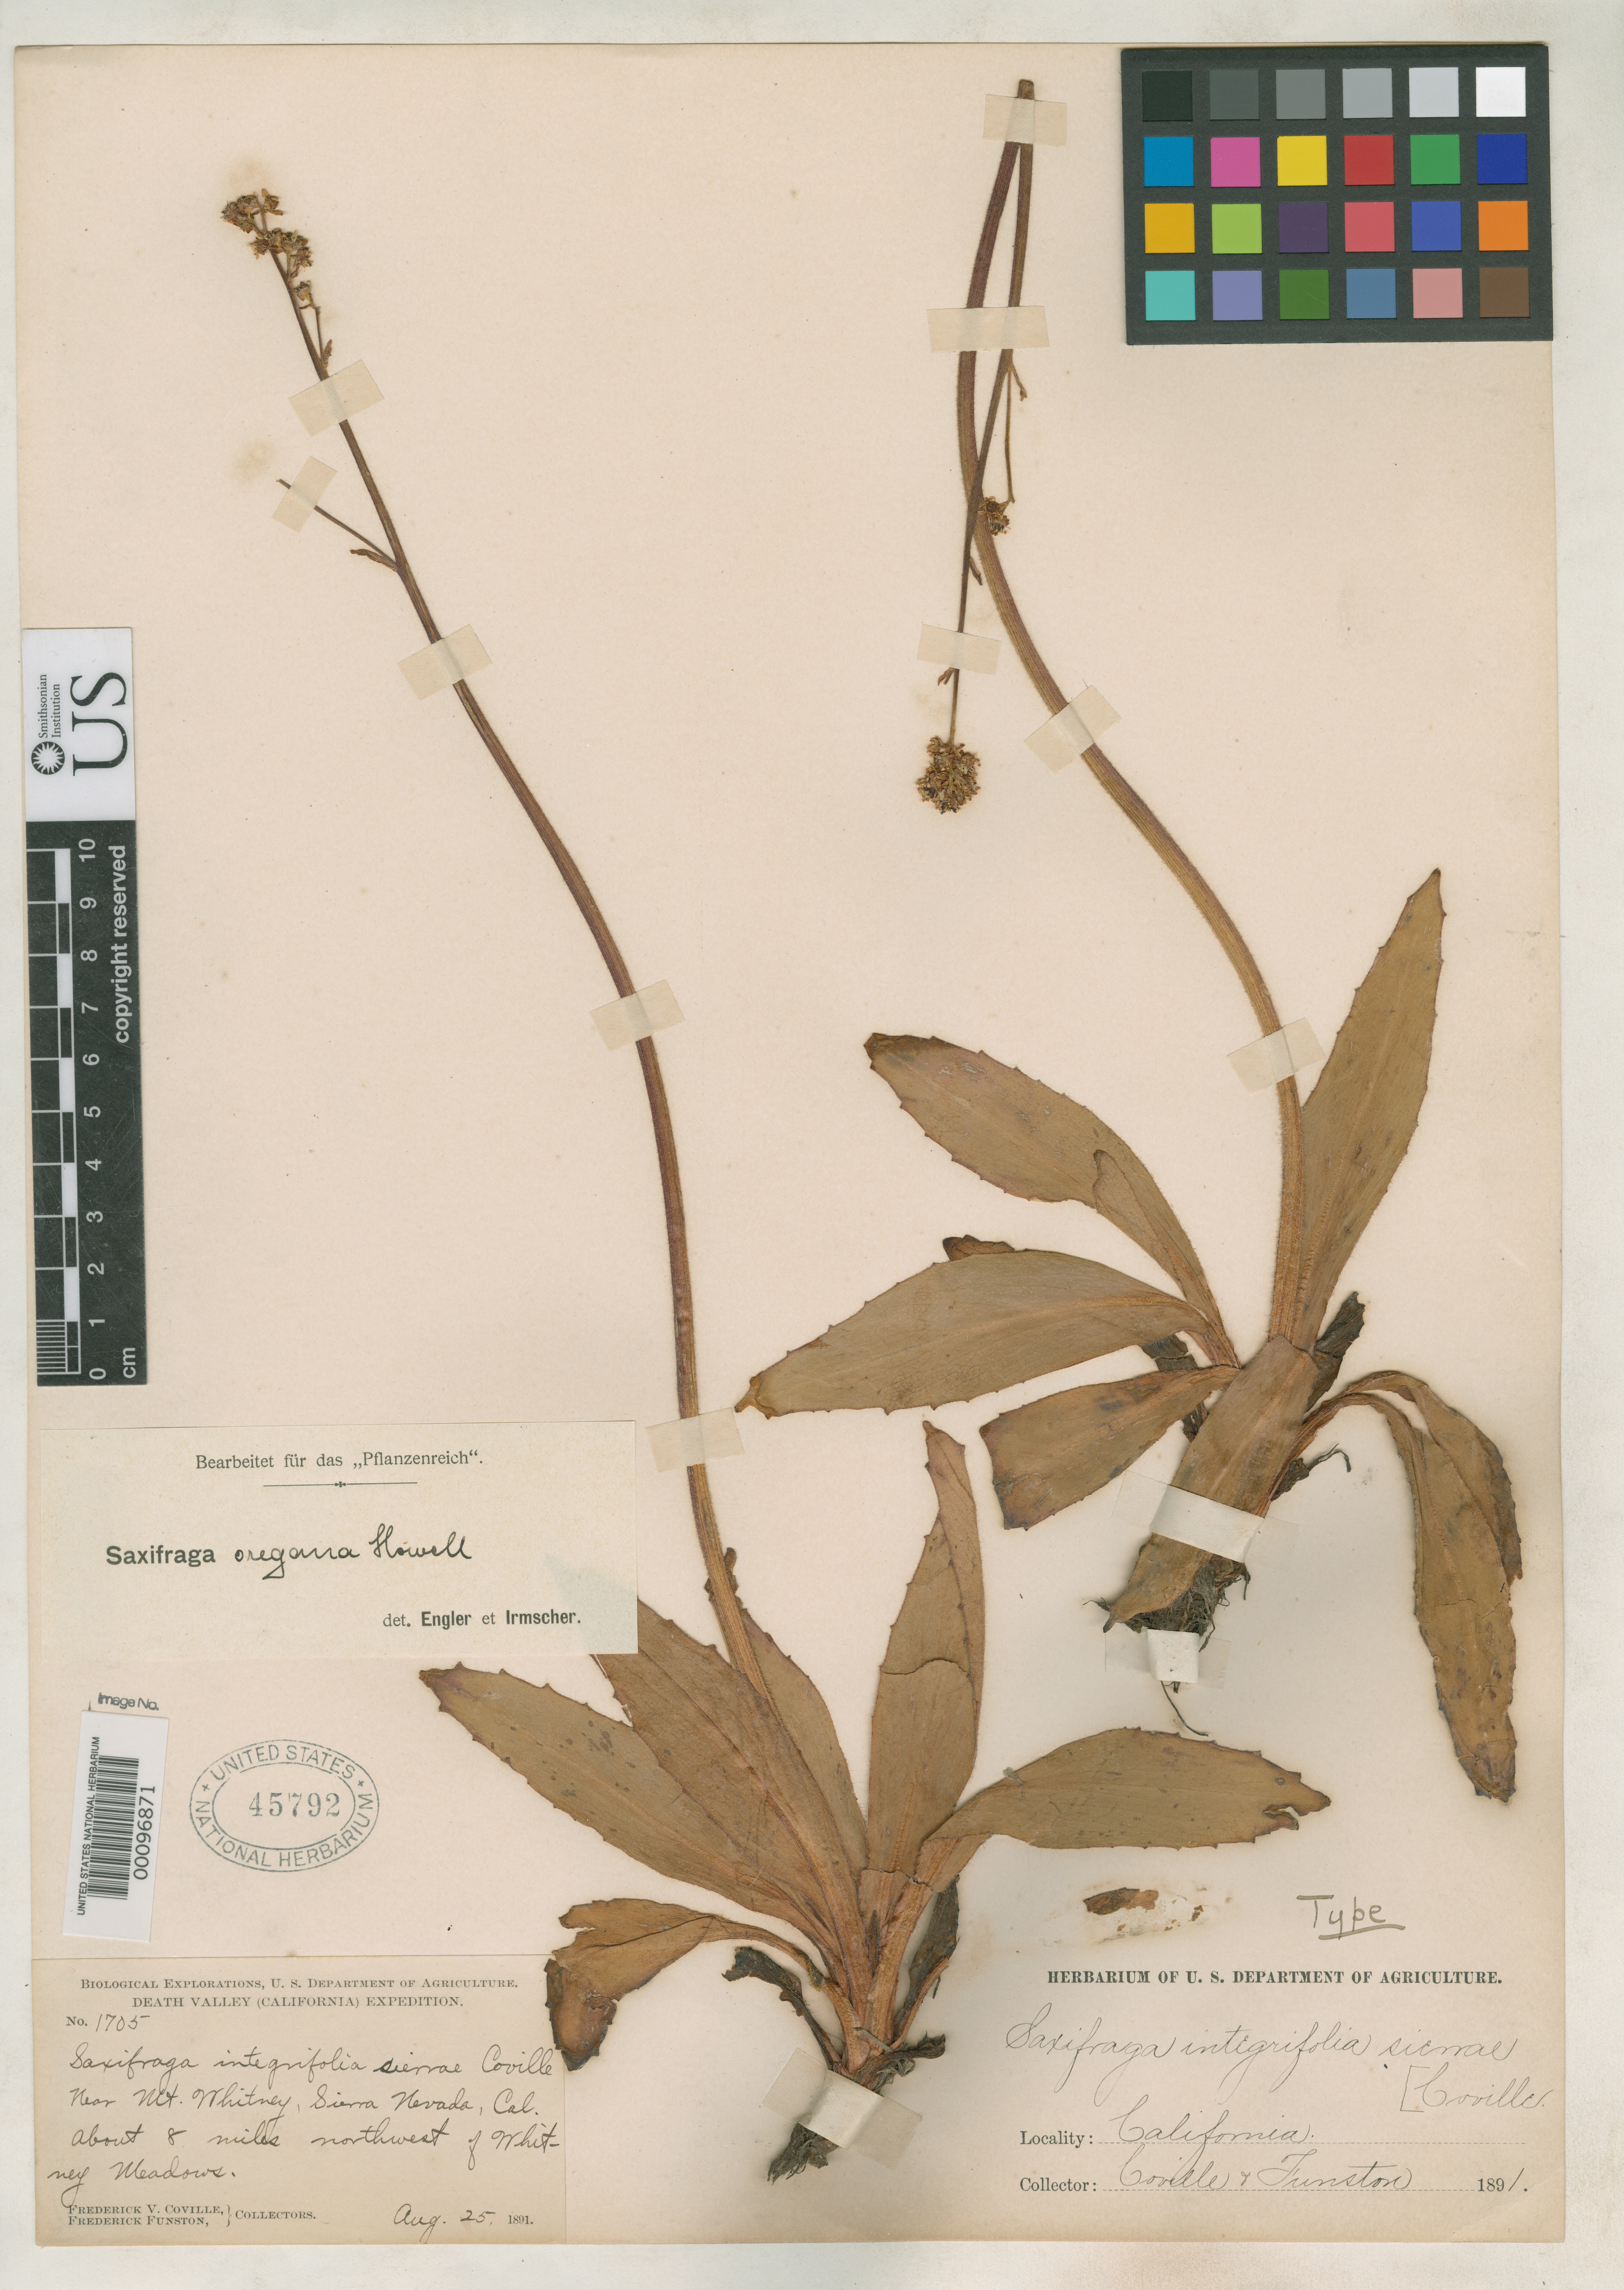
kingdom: Plantae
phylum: Tracheophyta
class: Magnoliopsida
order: Saxifragales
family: Saxifragaceae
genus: Saxifraga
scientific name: Saxifraga integrifolia var. sierrae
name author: Coville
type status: Holotype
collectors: F. V. Coville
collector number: Death Valley Exped. 1705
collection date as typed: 25 Aug 1891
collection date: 1891-08-25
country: United States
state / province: California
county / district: Tulare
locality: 8 mi NW of Whitney meadows, headwaters of Kern River, Sierra Nevada.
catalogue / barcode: US 45792